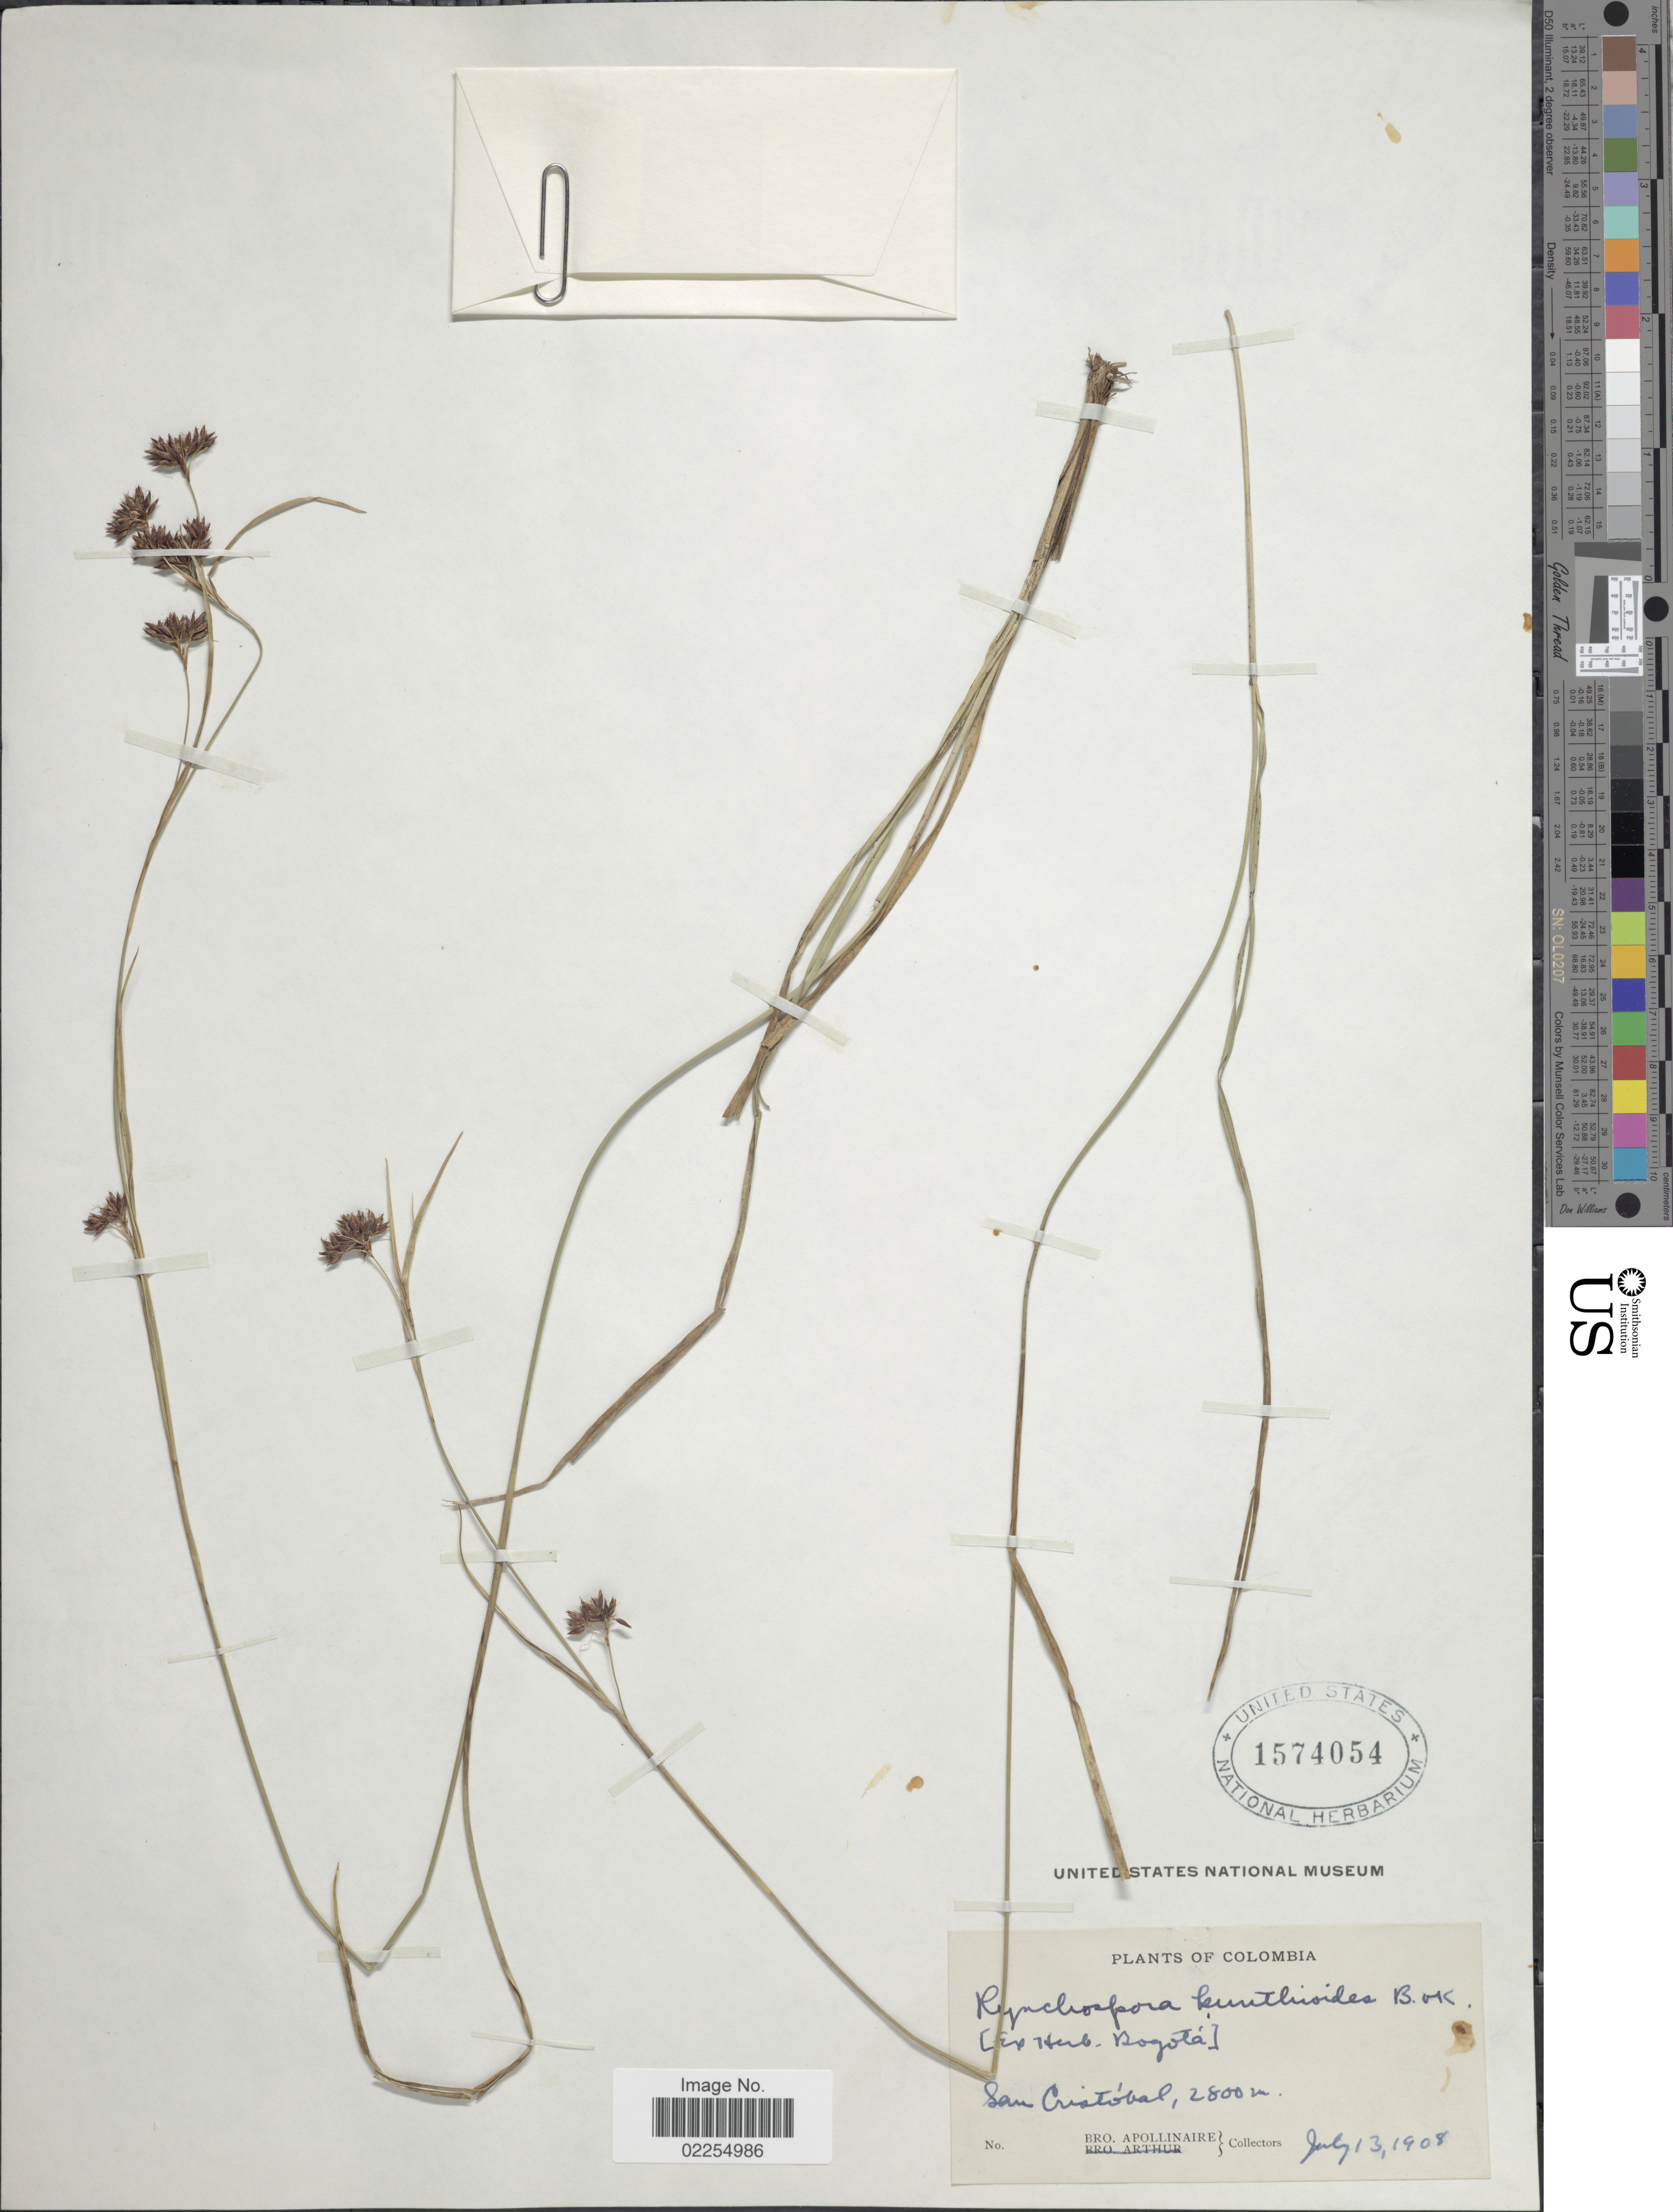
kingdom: Plantae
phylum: Tracheophyta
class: Liliopsida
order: Poales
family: Cyperaceae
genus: Rhynchospora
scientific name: Rhynchospora kunthii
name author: Nees ex Kunth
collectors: Bro. Apollinaire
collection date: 1908-07-13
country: Colombia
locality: San Cristobal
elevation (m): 2800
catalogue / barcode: US 1574054